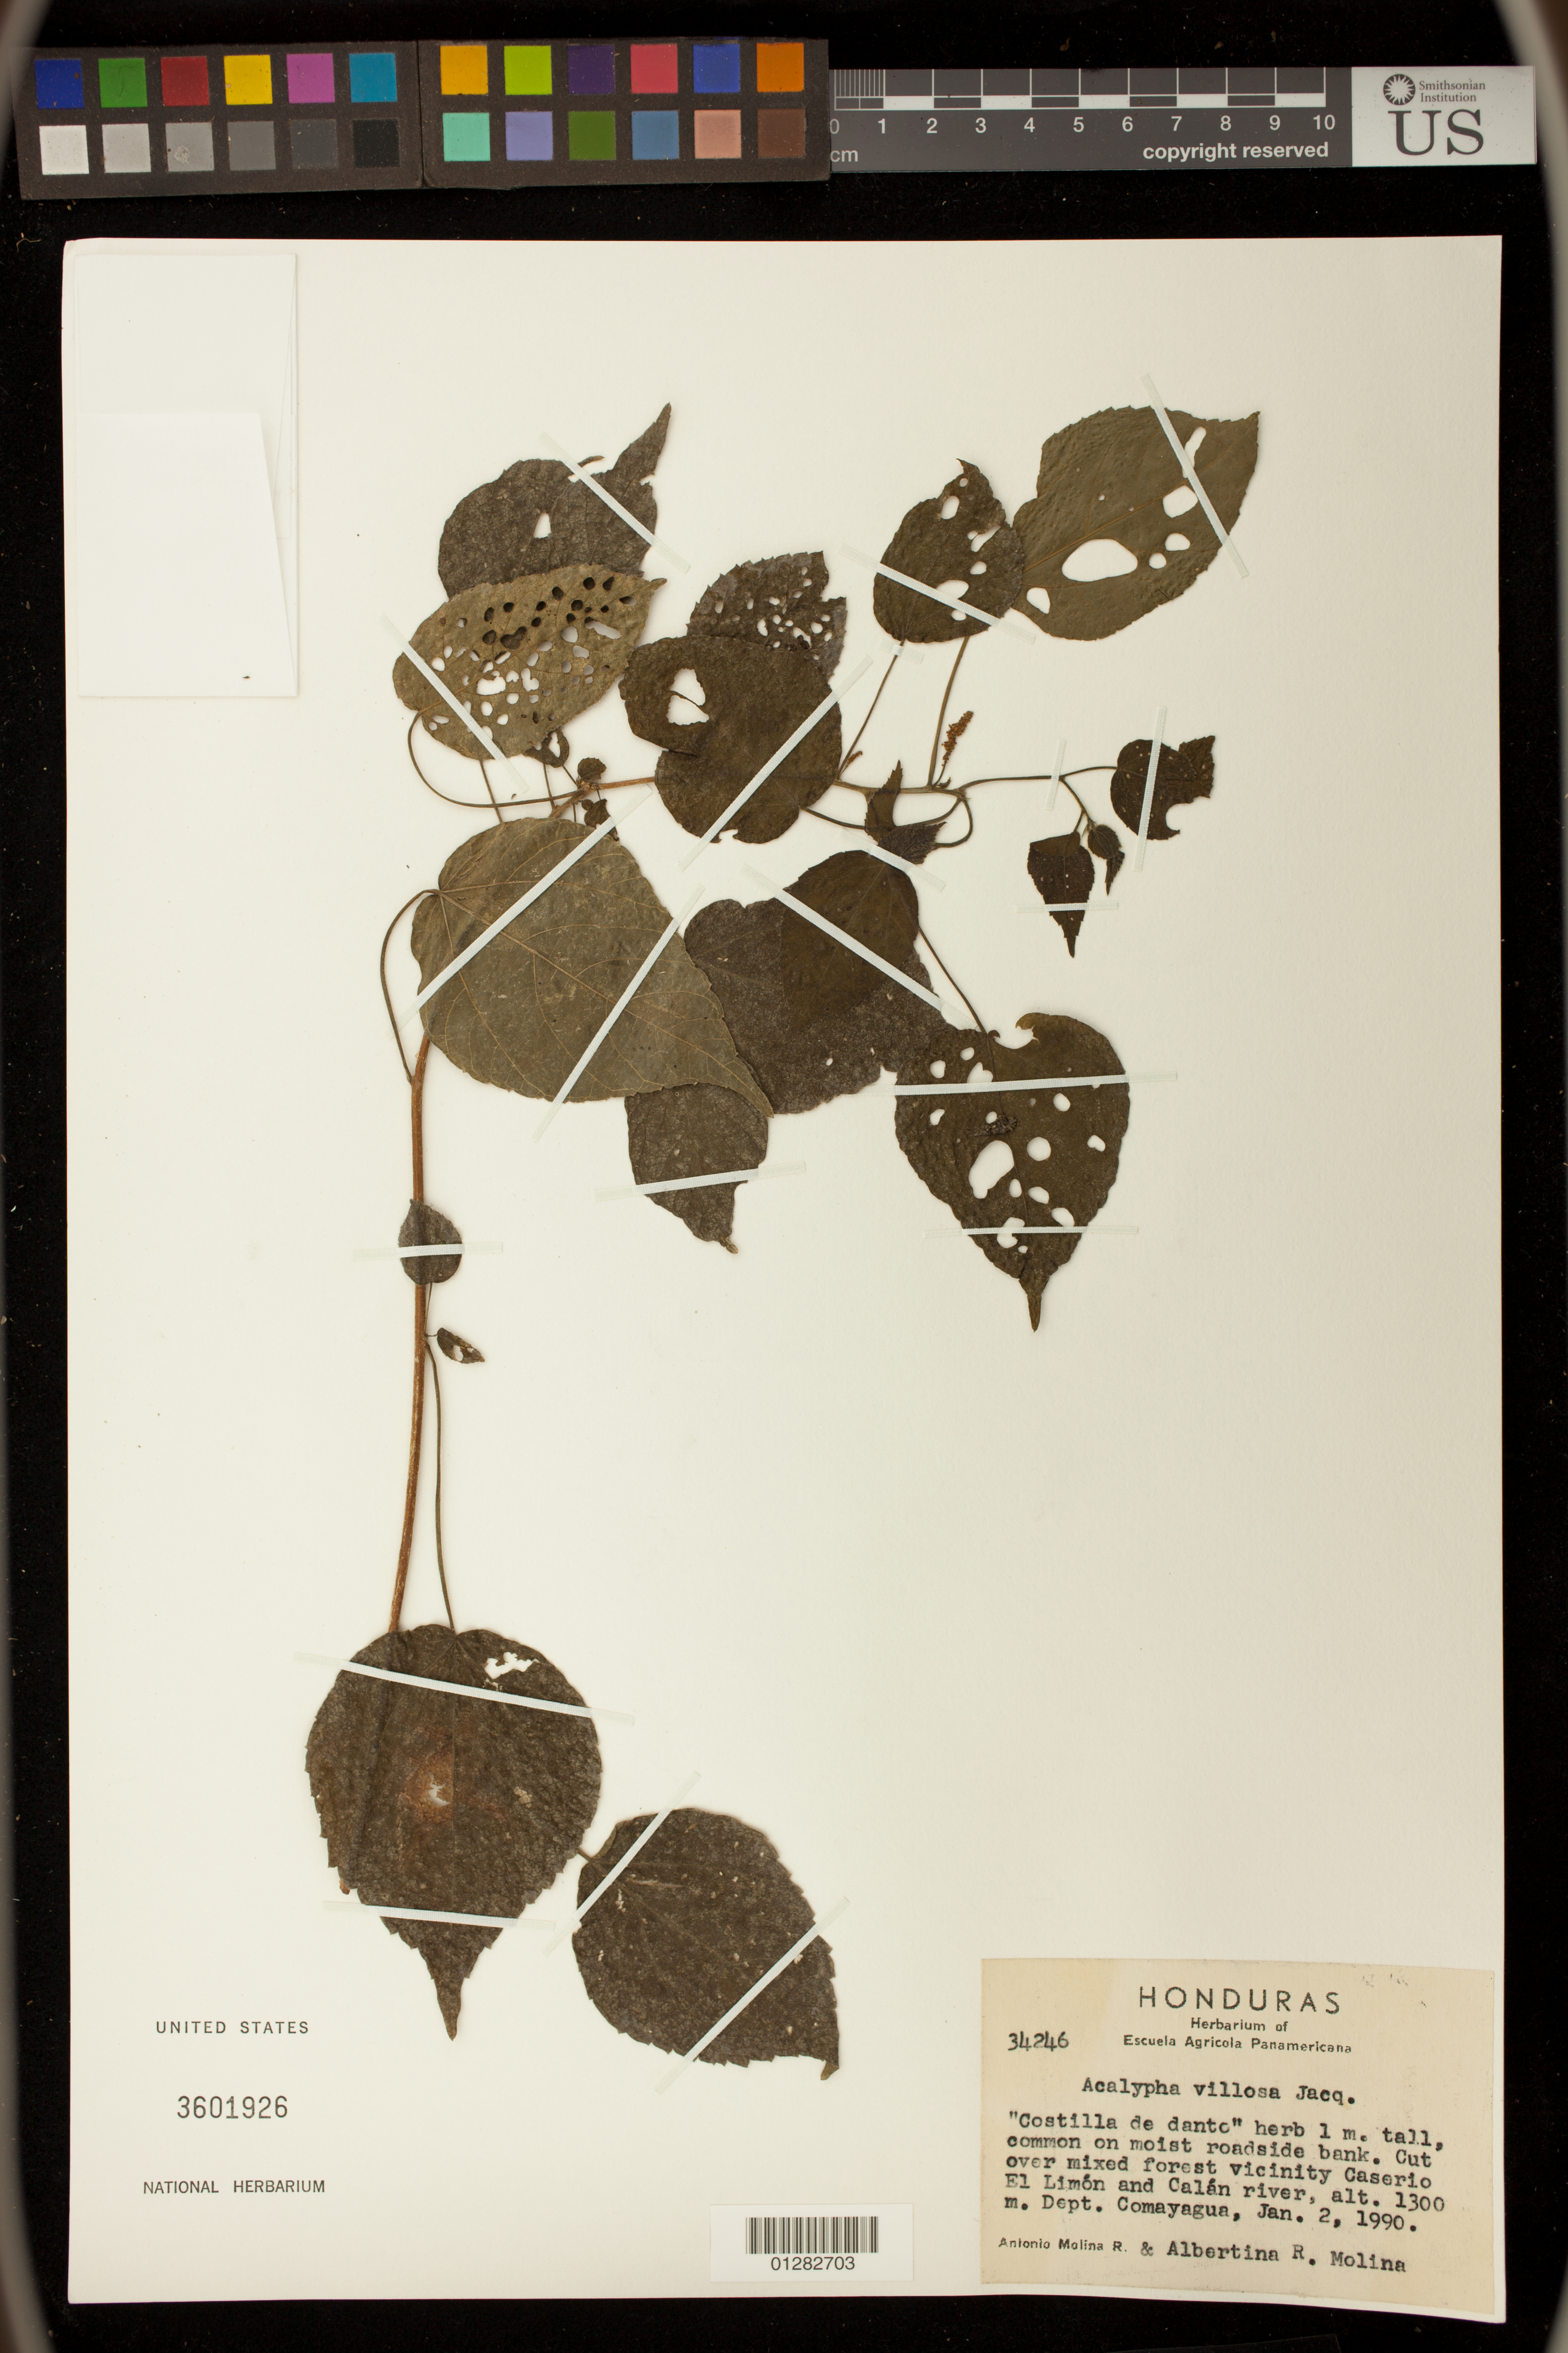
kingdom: Plantae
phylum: Tracheophyta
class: Magnoliopsida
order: Malpighiales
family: Euphorbiaceae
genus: Acalypha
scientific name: Acalypha villosa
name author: Jacq.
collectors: P. C. Standley & J. Valerio R.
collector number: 34246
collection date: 1900-01-02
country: Honduras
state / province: Comayagua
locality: vicinity of Caserio El Limon and Calan river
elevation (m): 1300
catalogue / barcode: US 3601926